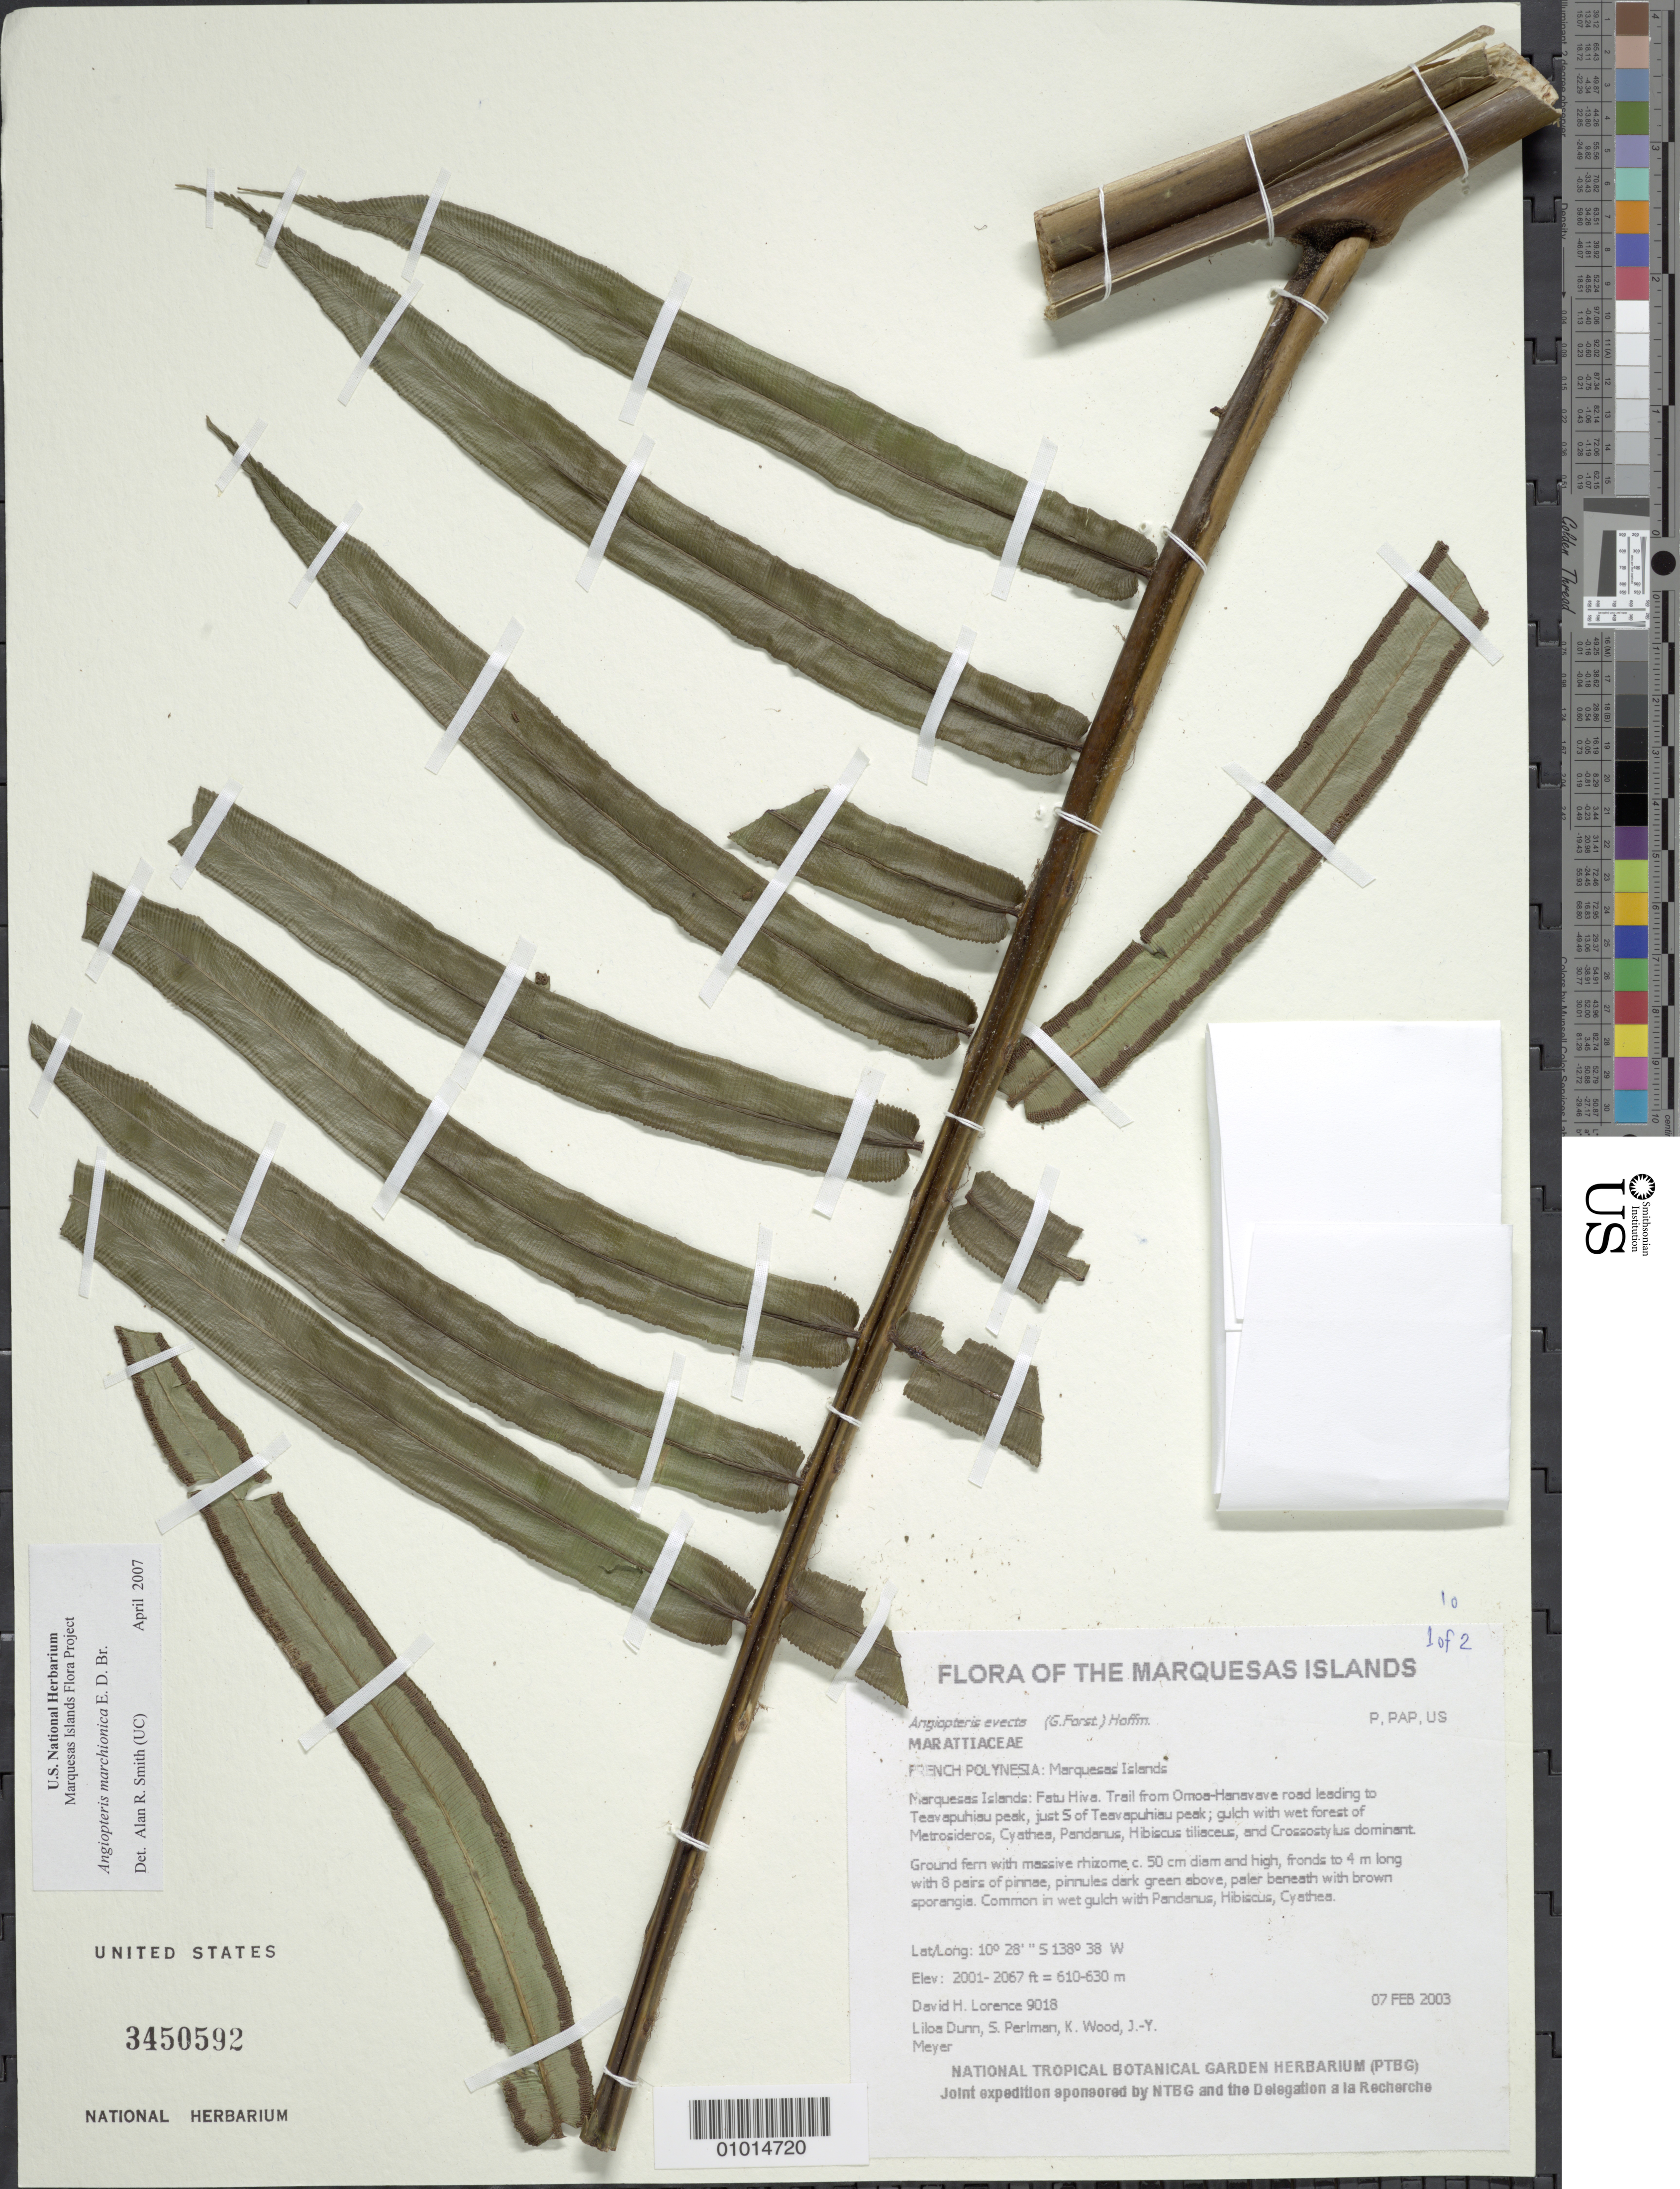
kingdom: Plantae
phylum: Tracheophyta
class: Polypodiopsida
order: Marattiales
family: Marattiaceae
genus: Angiopteris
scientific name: Angiopteris marchionica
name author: E.D. Br.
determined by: Smith, Alan R., (UC)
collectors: D. Lorence, L. Dunn, S. P. Perlman, K. R. Wood & J.-Y. Meyer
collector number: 9018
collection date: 2003-02-07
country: French Polynesia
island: Fatu Hiva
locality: Trail from Omoa-Hanavave road leading to Teavapuhiau peak, just S of Teavapuhiau peak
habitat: Gulch with wet forest. Common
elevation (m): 610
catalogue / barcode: US 3450592